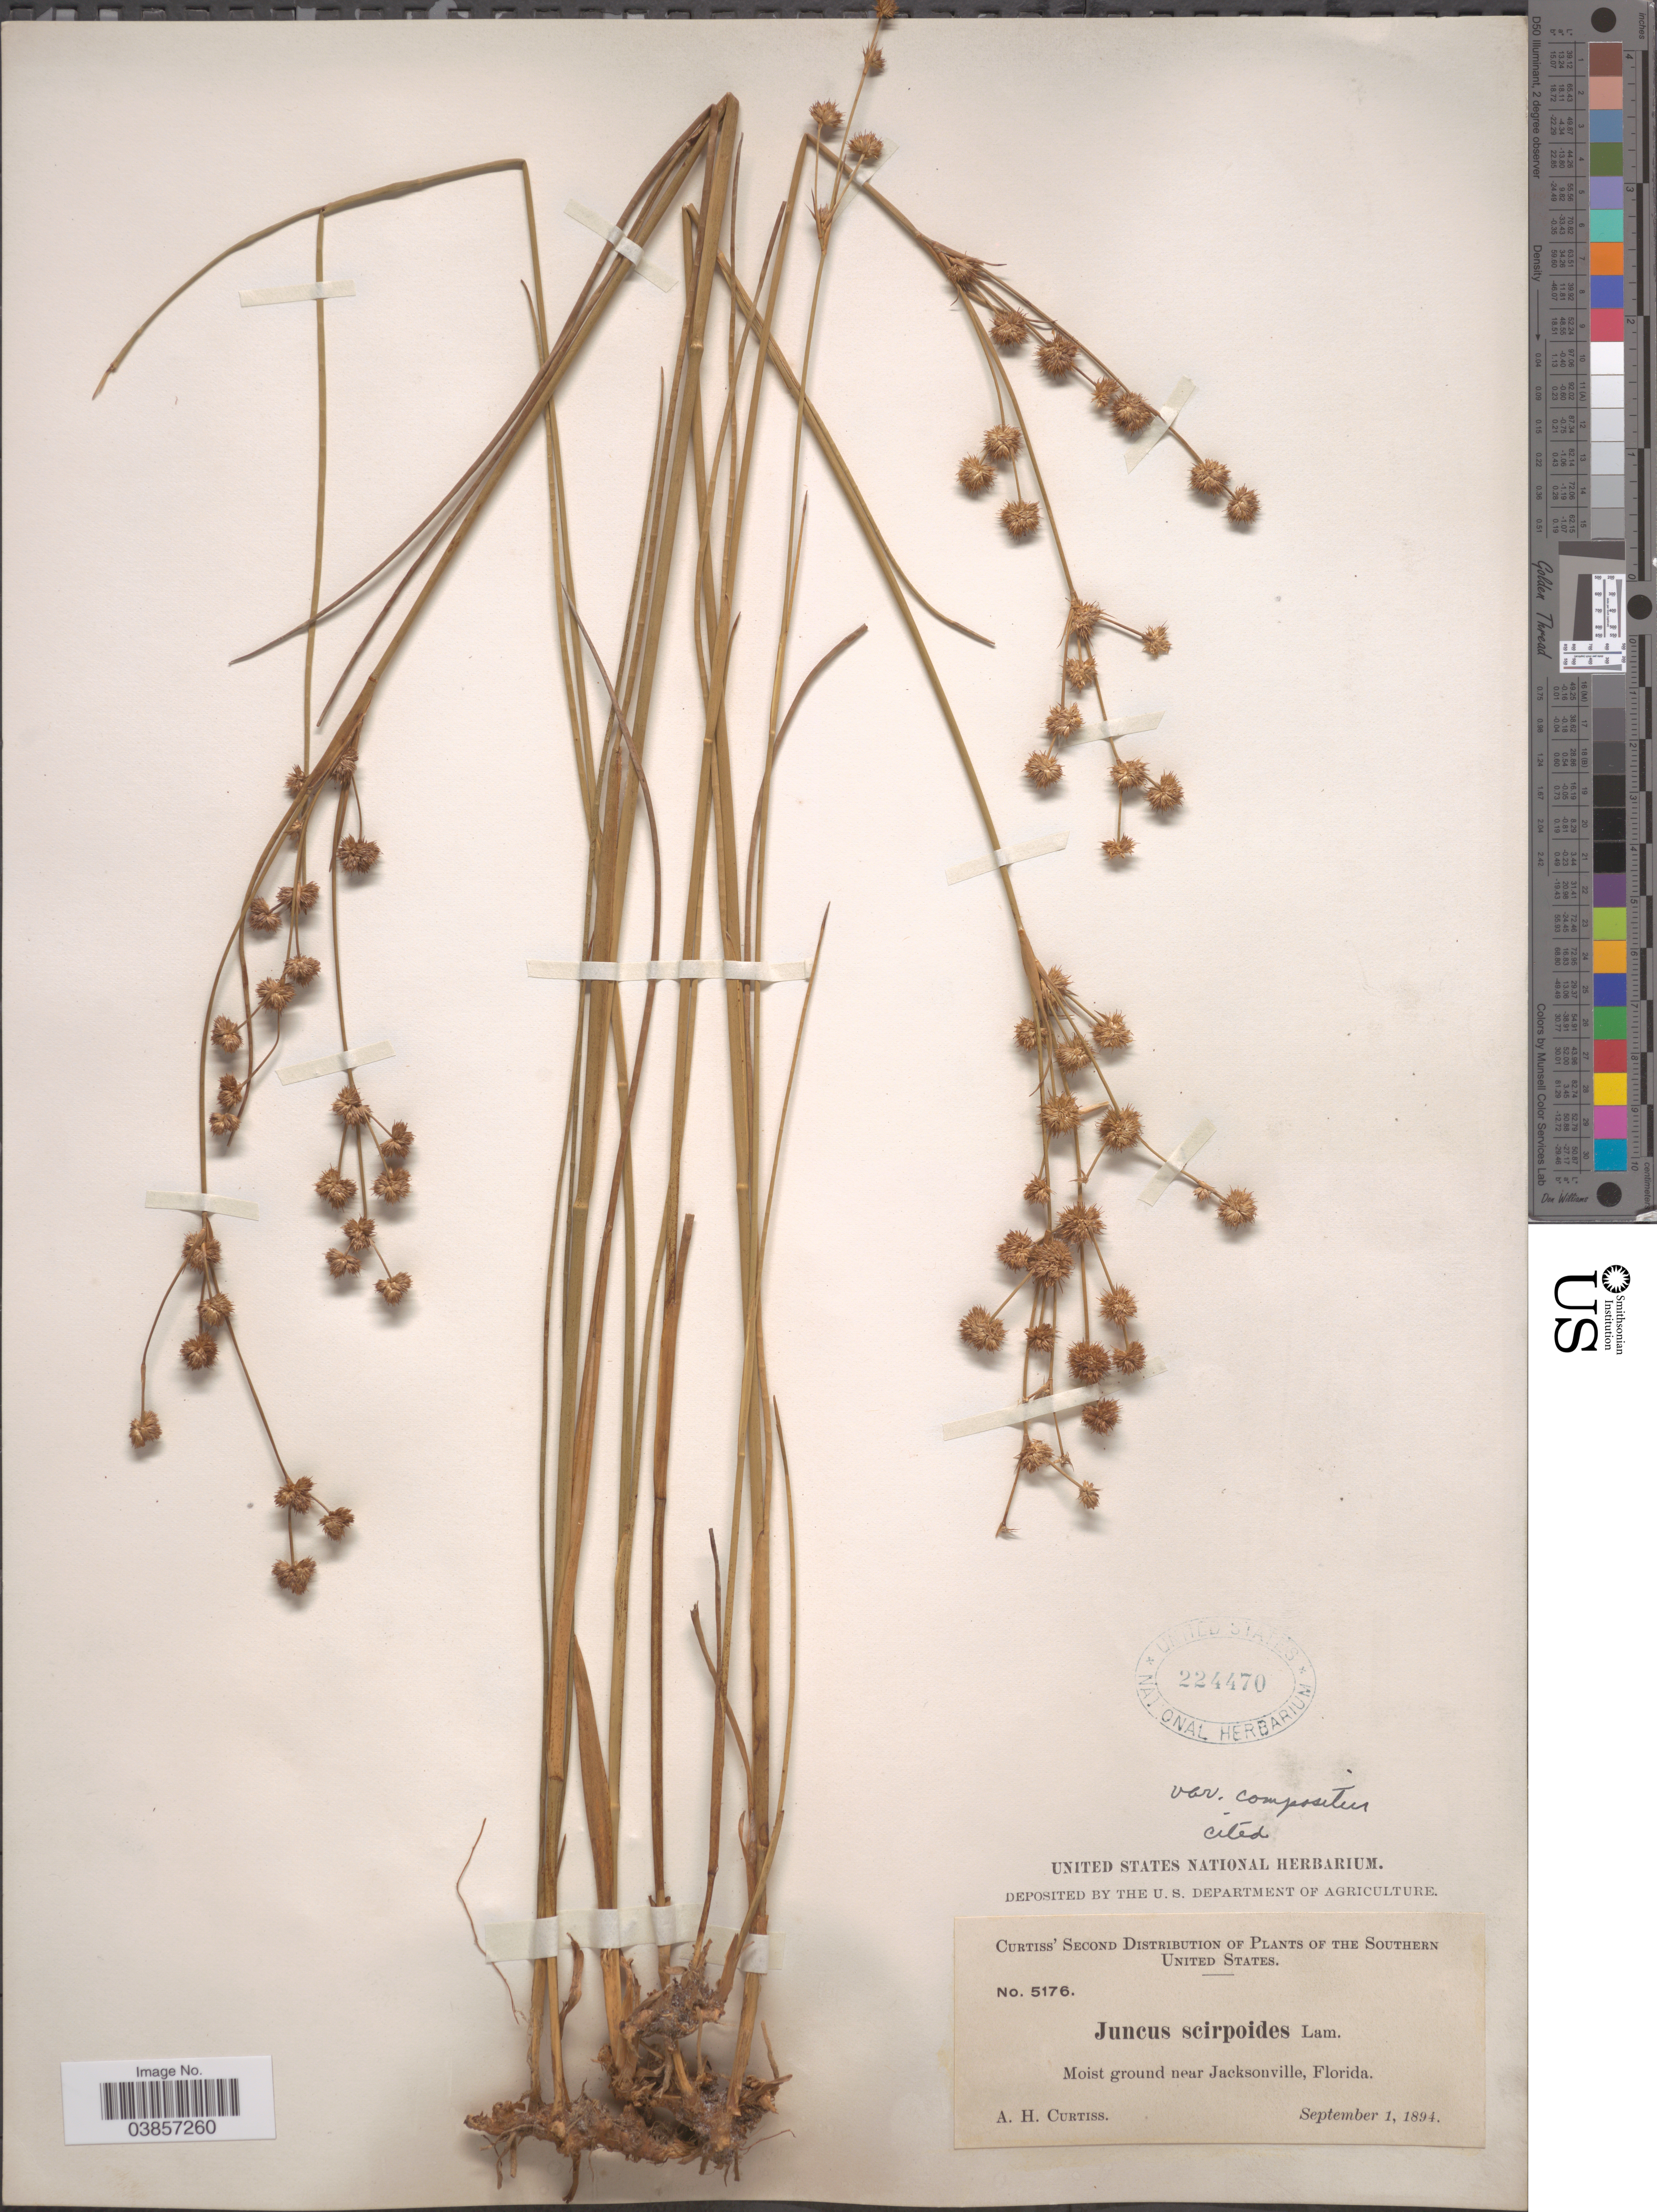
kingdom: Plantae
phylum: Tracheophyta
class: Liliopsida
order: Poales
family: Juncaceae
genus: Juncus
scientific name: Juncus scirpoides var. compositus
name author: R.M. Harper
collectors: A. H. Curtiss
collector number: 5176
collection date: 1894-09-01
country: United States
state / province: Florida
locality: Southern United States. Near Jacksonville.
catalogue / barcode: US 224470